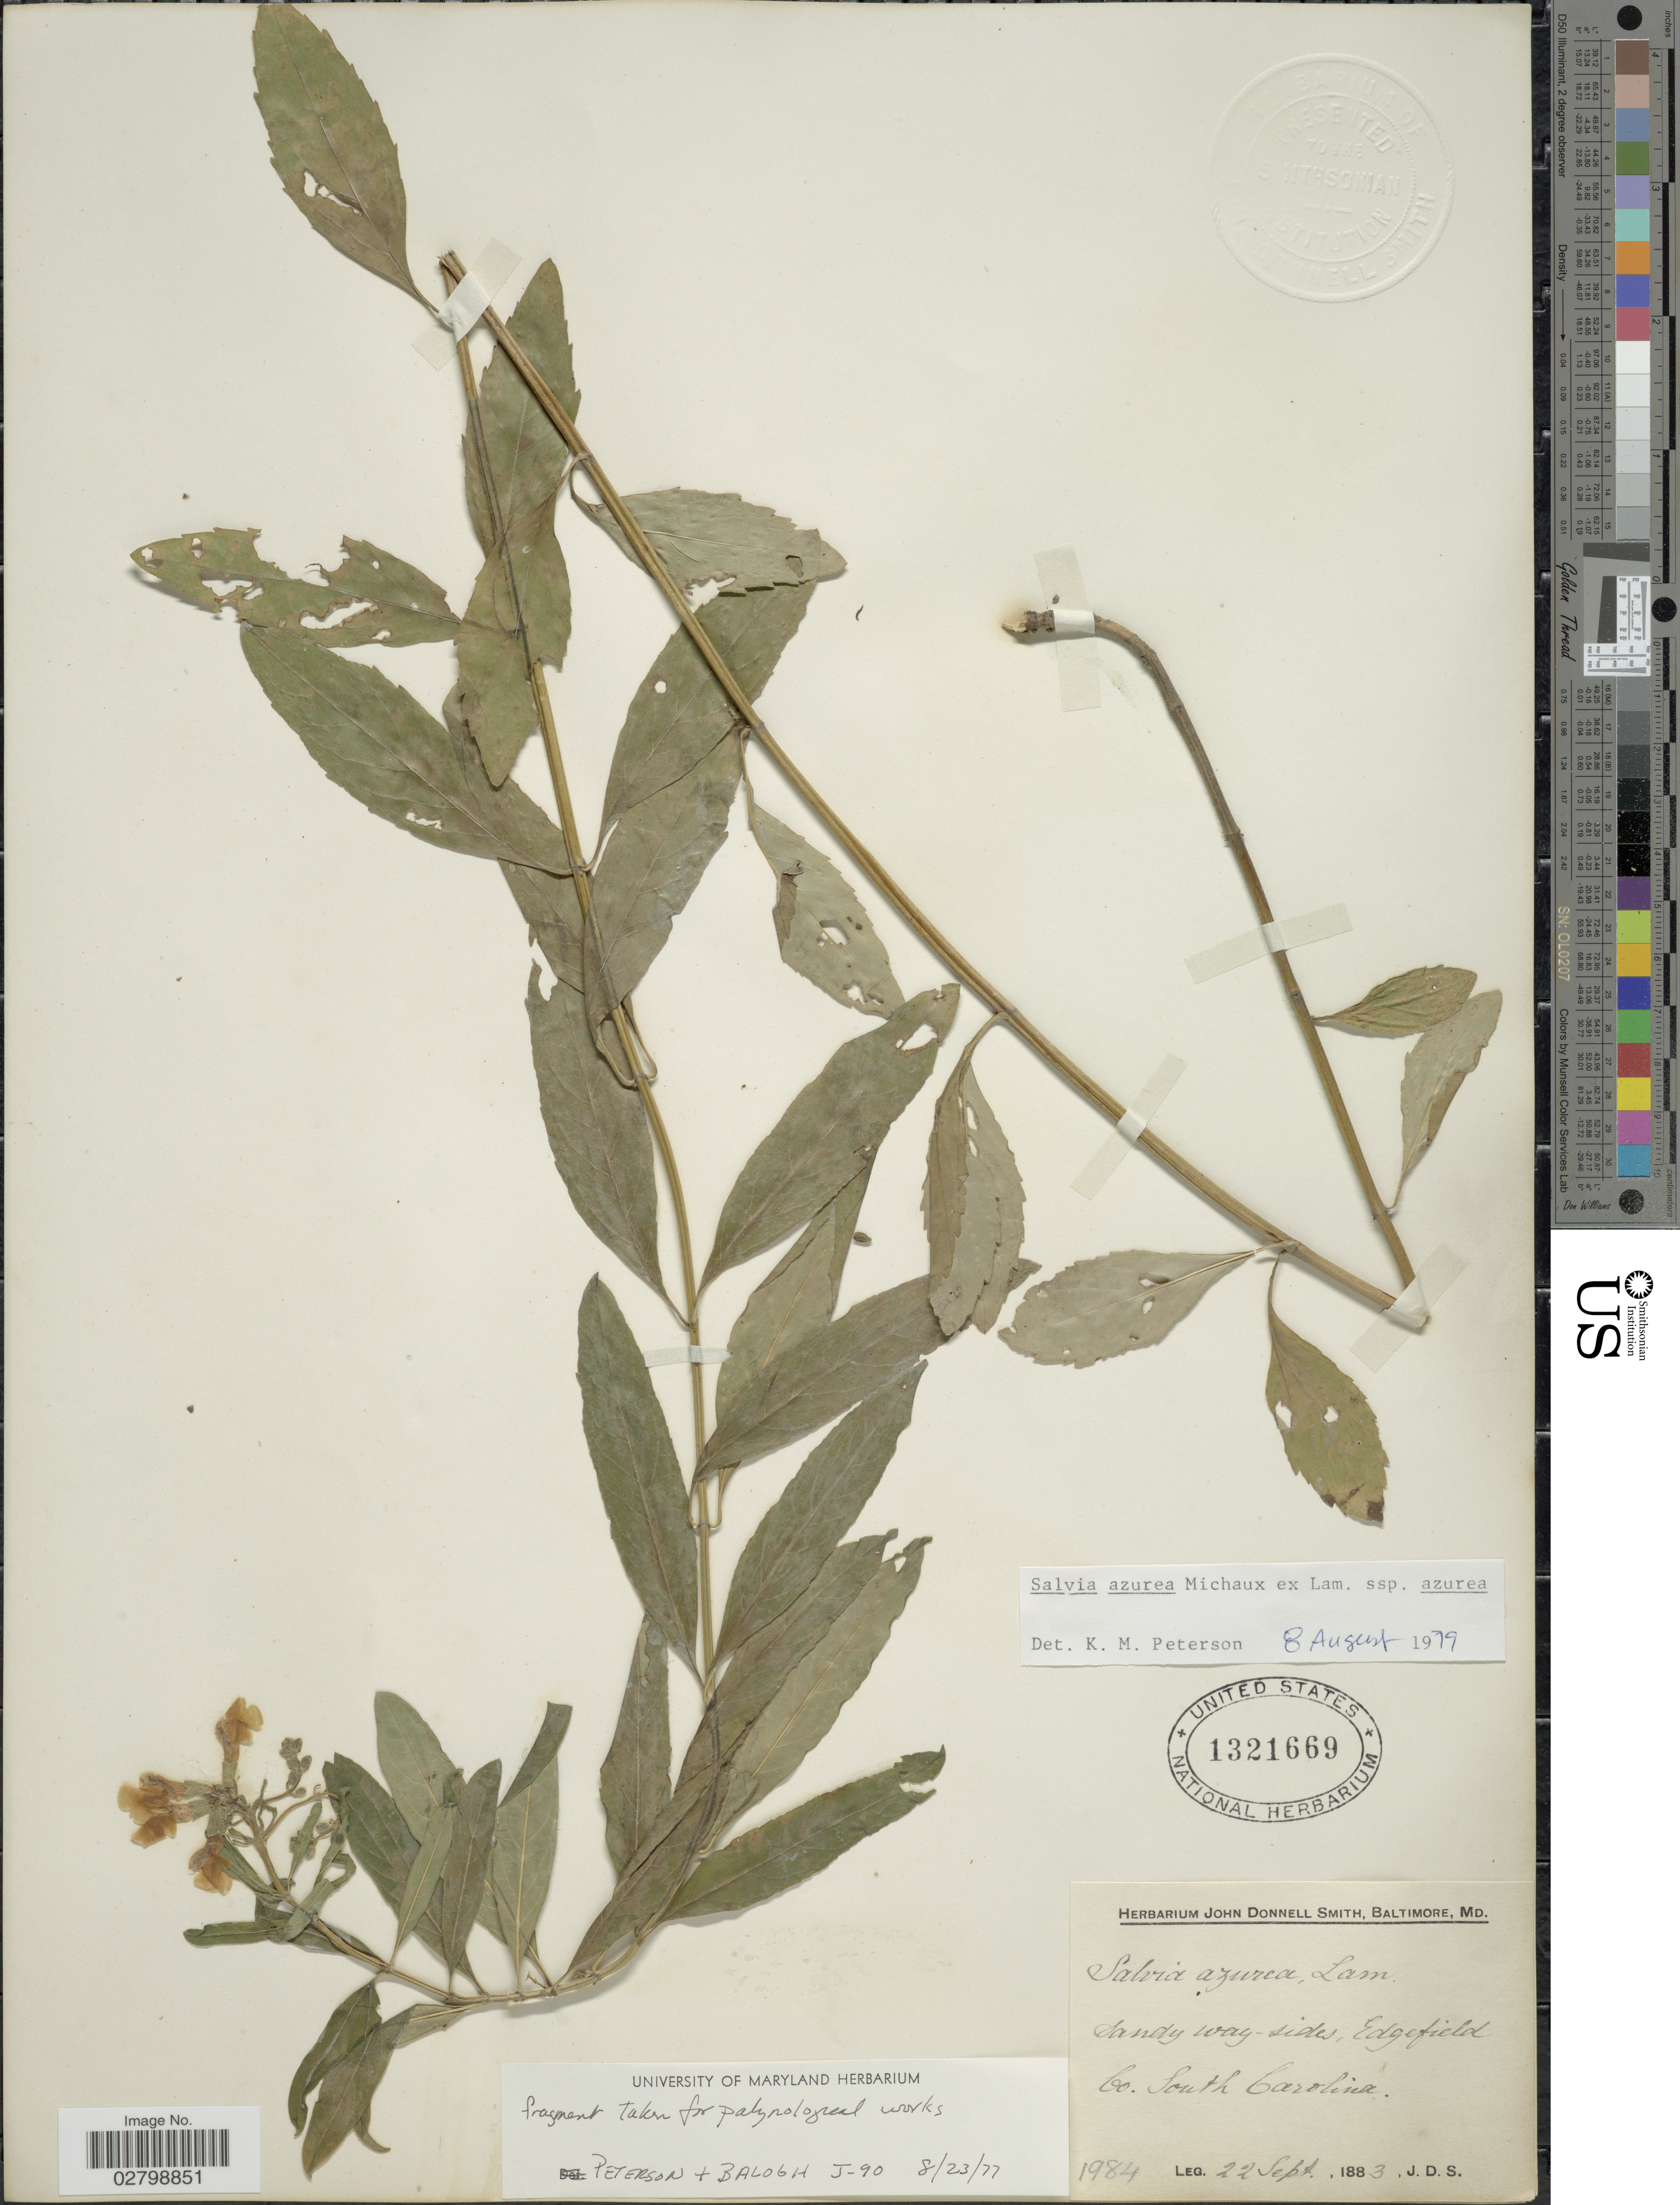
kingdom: Plantae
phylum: Tracheophyta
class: Magnoliopsida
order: Lamiales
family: Lamiaceae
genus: Salvia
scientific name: Salvia azurea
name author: Michx. ex Vahl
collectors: J. Donnell Smith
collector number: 1984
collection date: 1883-09-22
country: United States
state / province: South Carolina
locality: Sandy way-sides, Edgefield Co.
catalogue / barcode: US 1321669